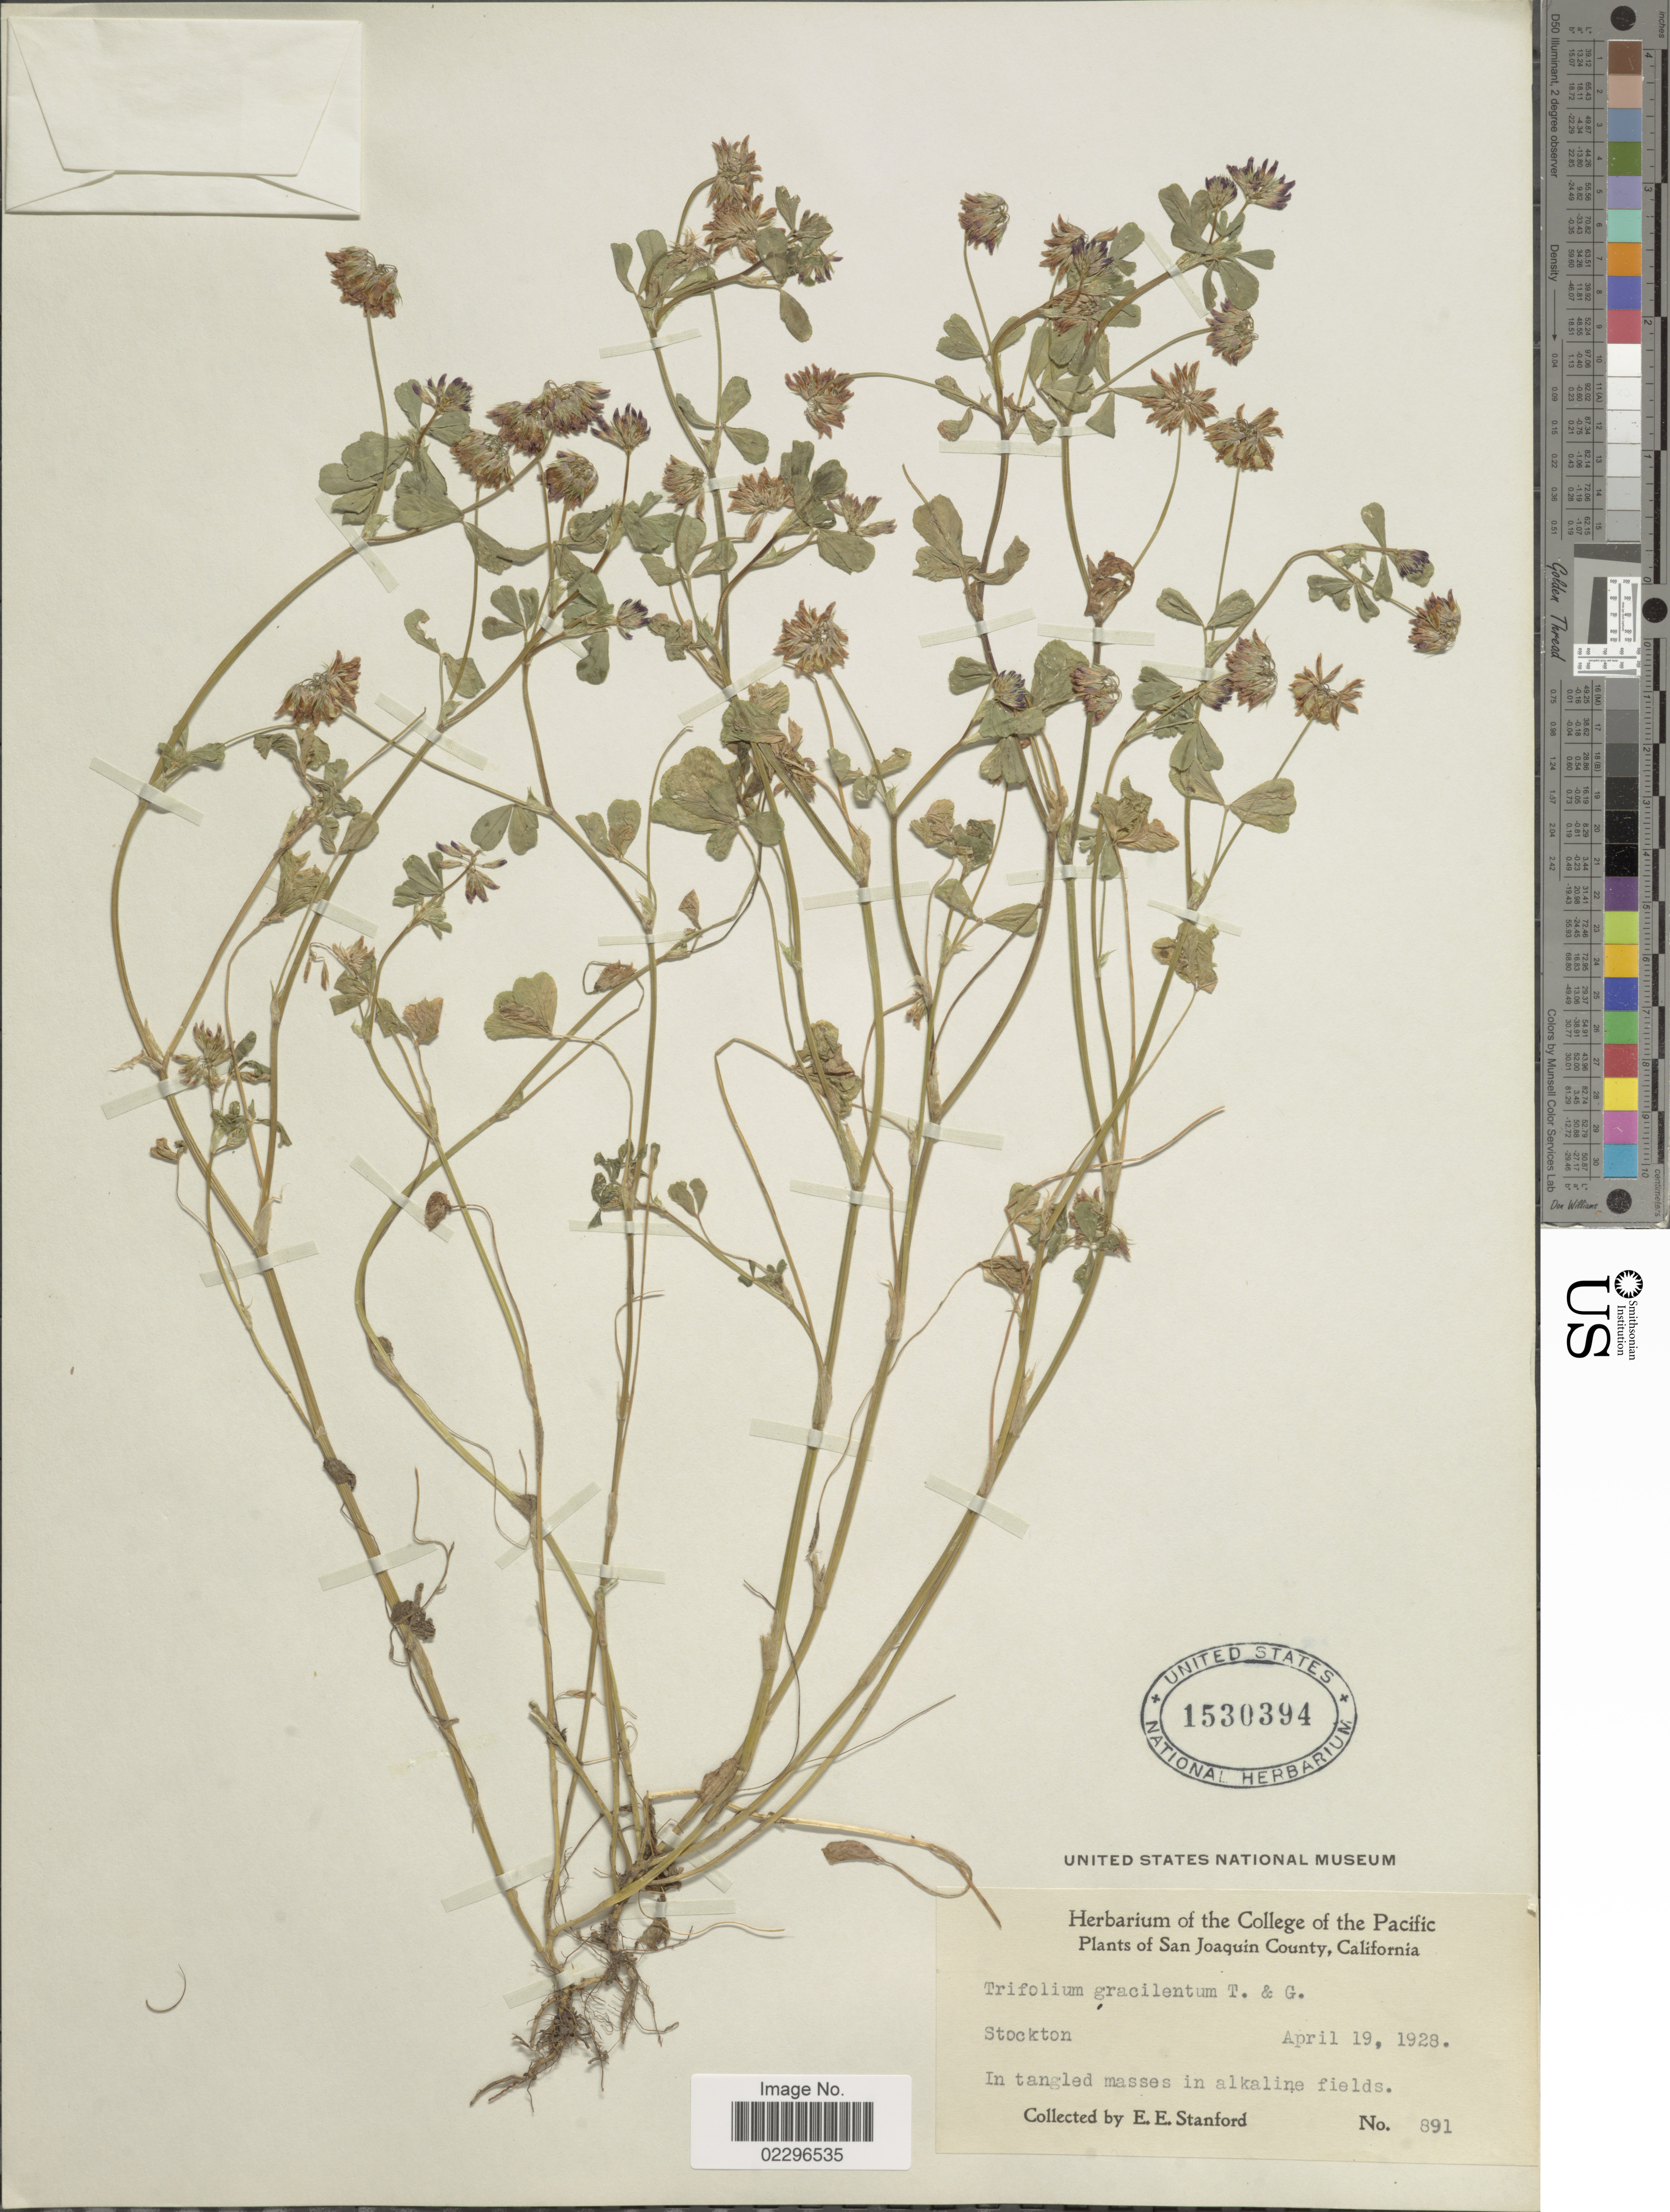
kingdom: Plantae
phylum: Tracheophyta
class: Magnoliopsida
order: Fabales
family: Fabaceae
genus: Trifolium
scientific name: Trifolium gracilentum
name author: Torr. & A. Gray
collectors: E. Stanford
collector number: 891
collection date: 1928-04-19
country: United States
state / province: California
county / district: San Joaquin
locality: San Joauin County, California, Stockton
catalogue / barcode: US 1530394